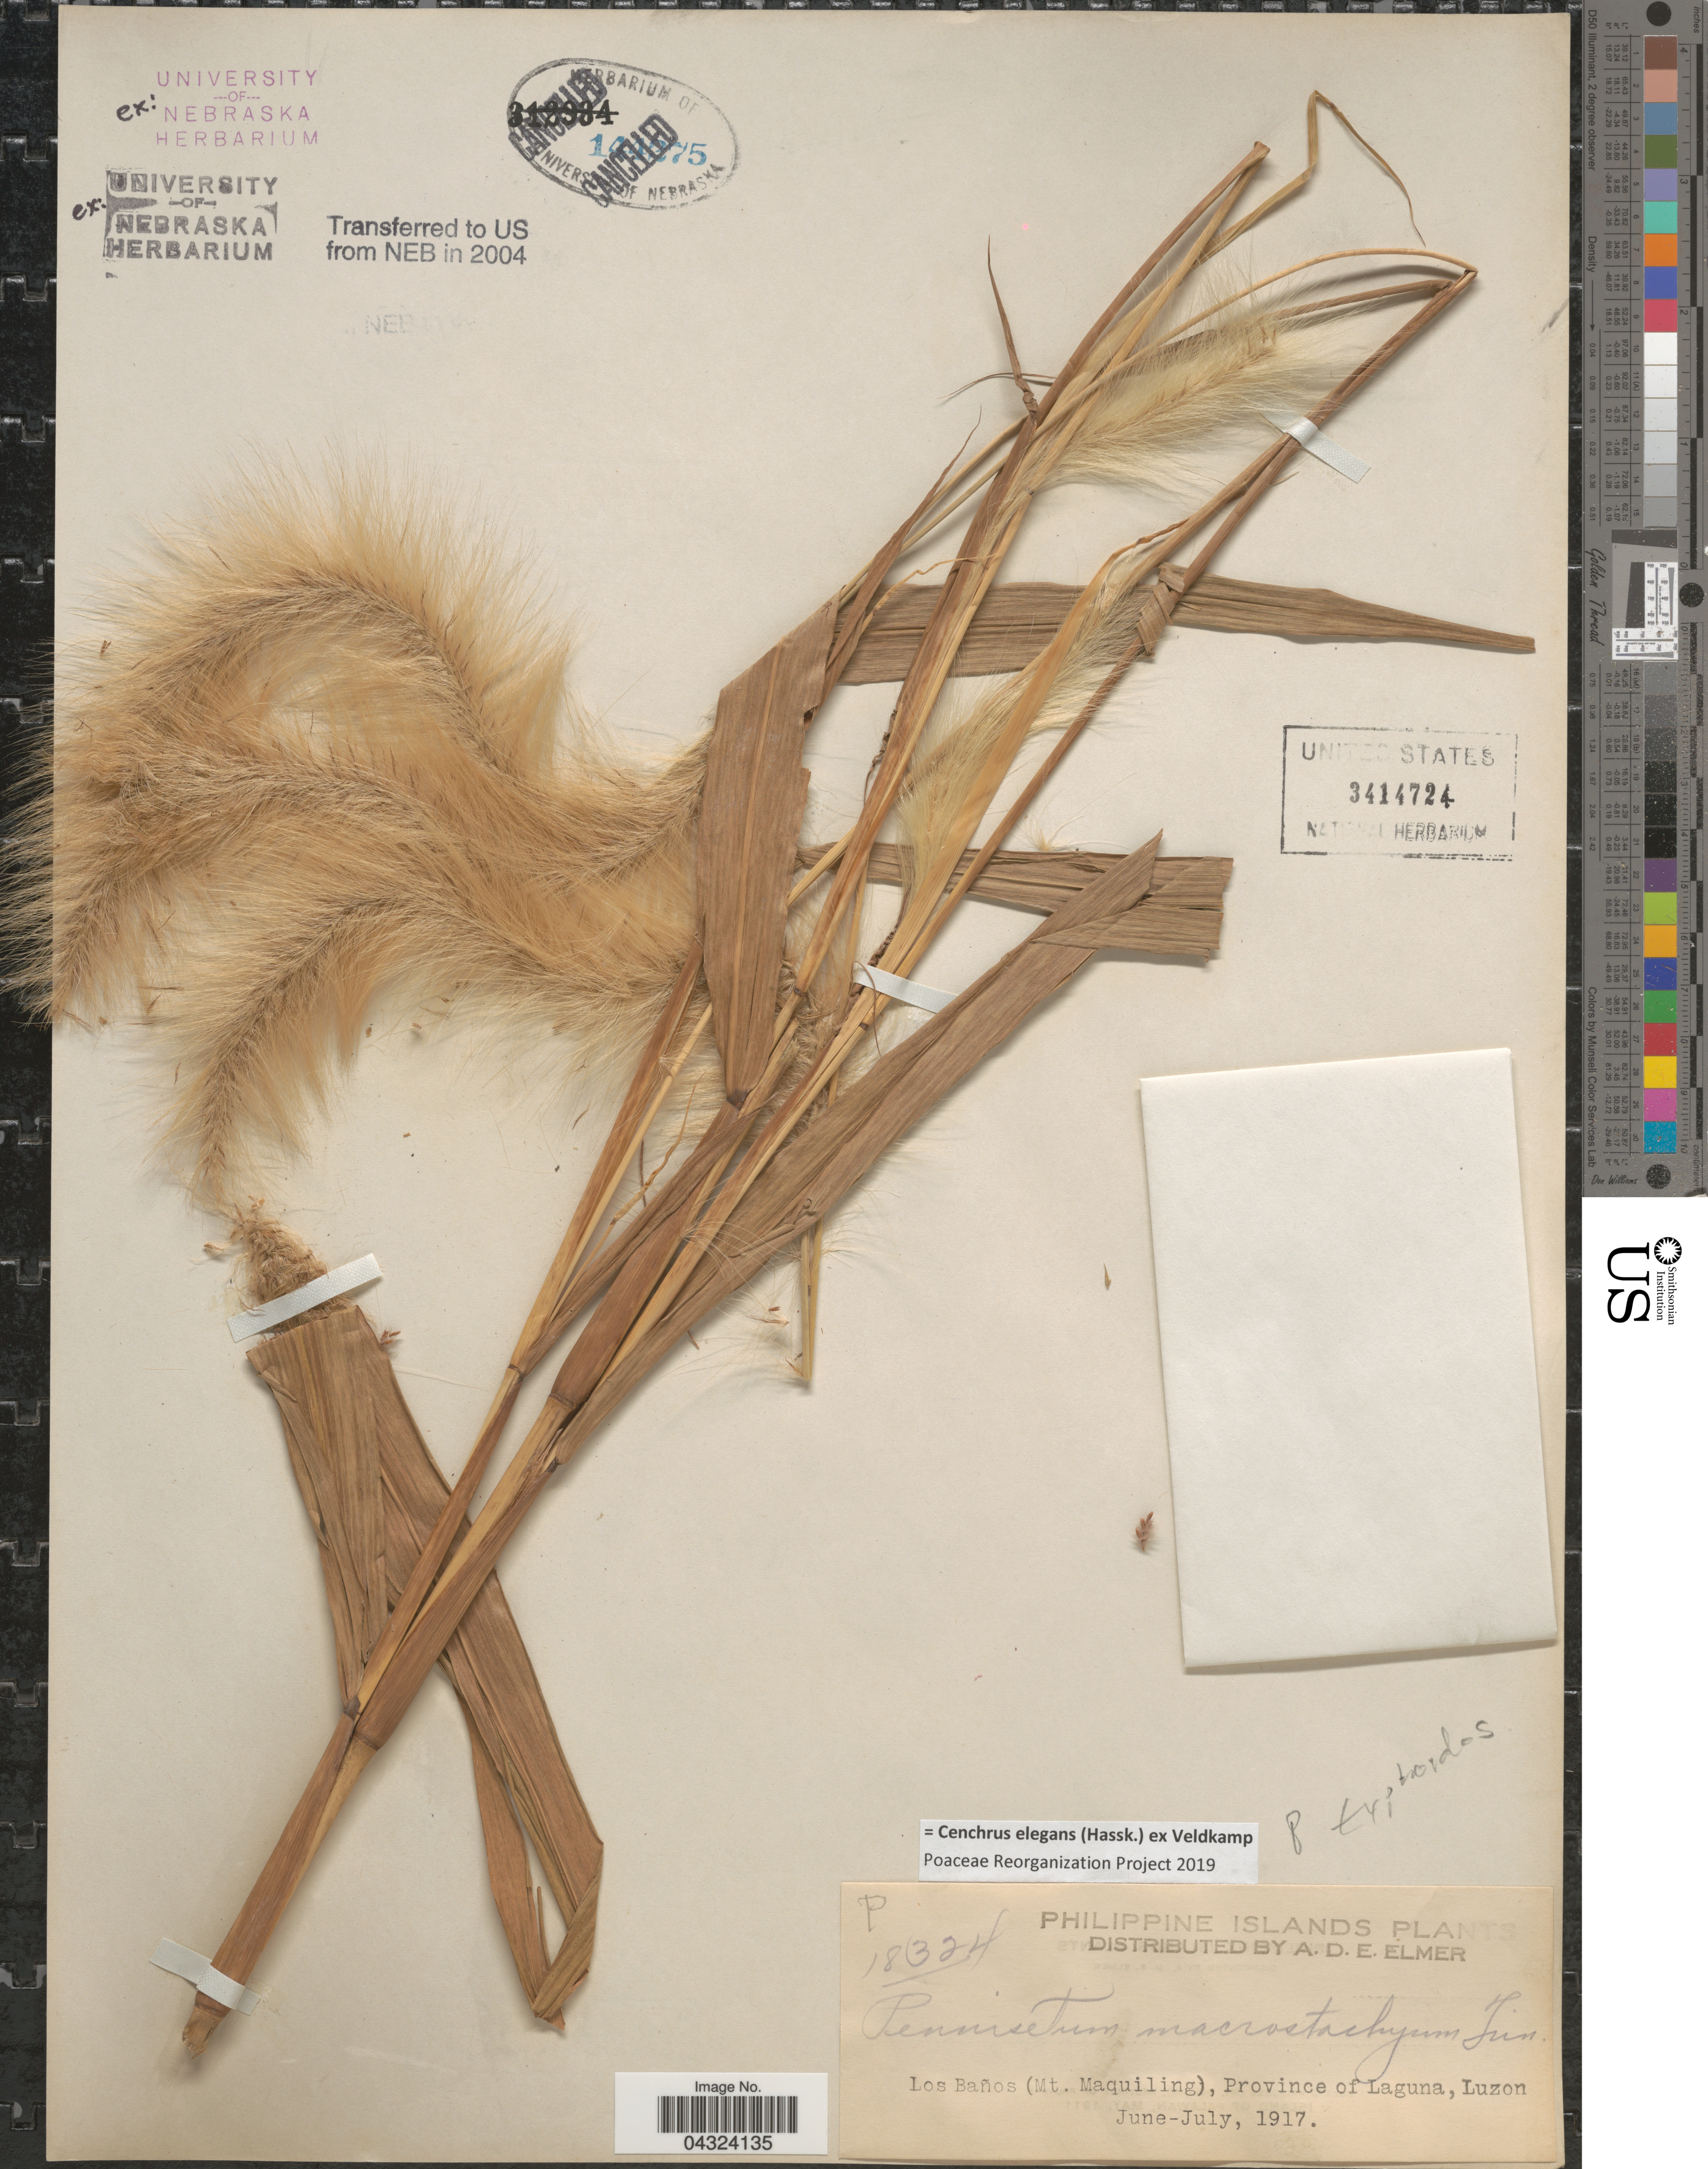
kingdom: Plantae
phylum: Tracheophyta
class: Liliopsida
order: Poales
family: Poaceae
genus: Cenchrus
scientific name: Cenchrus elegans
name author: (Hassk.) Veldkamp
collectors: A. D. E. Elmer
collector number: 18324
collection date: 1917-06/1917-07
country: Philippines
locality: Los Baños (Mt. Maquiling), Province of Laguna, Luzon.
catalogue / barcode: US 3414724